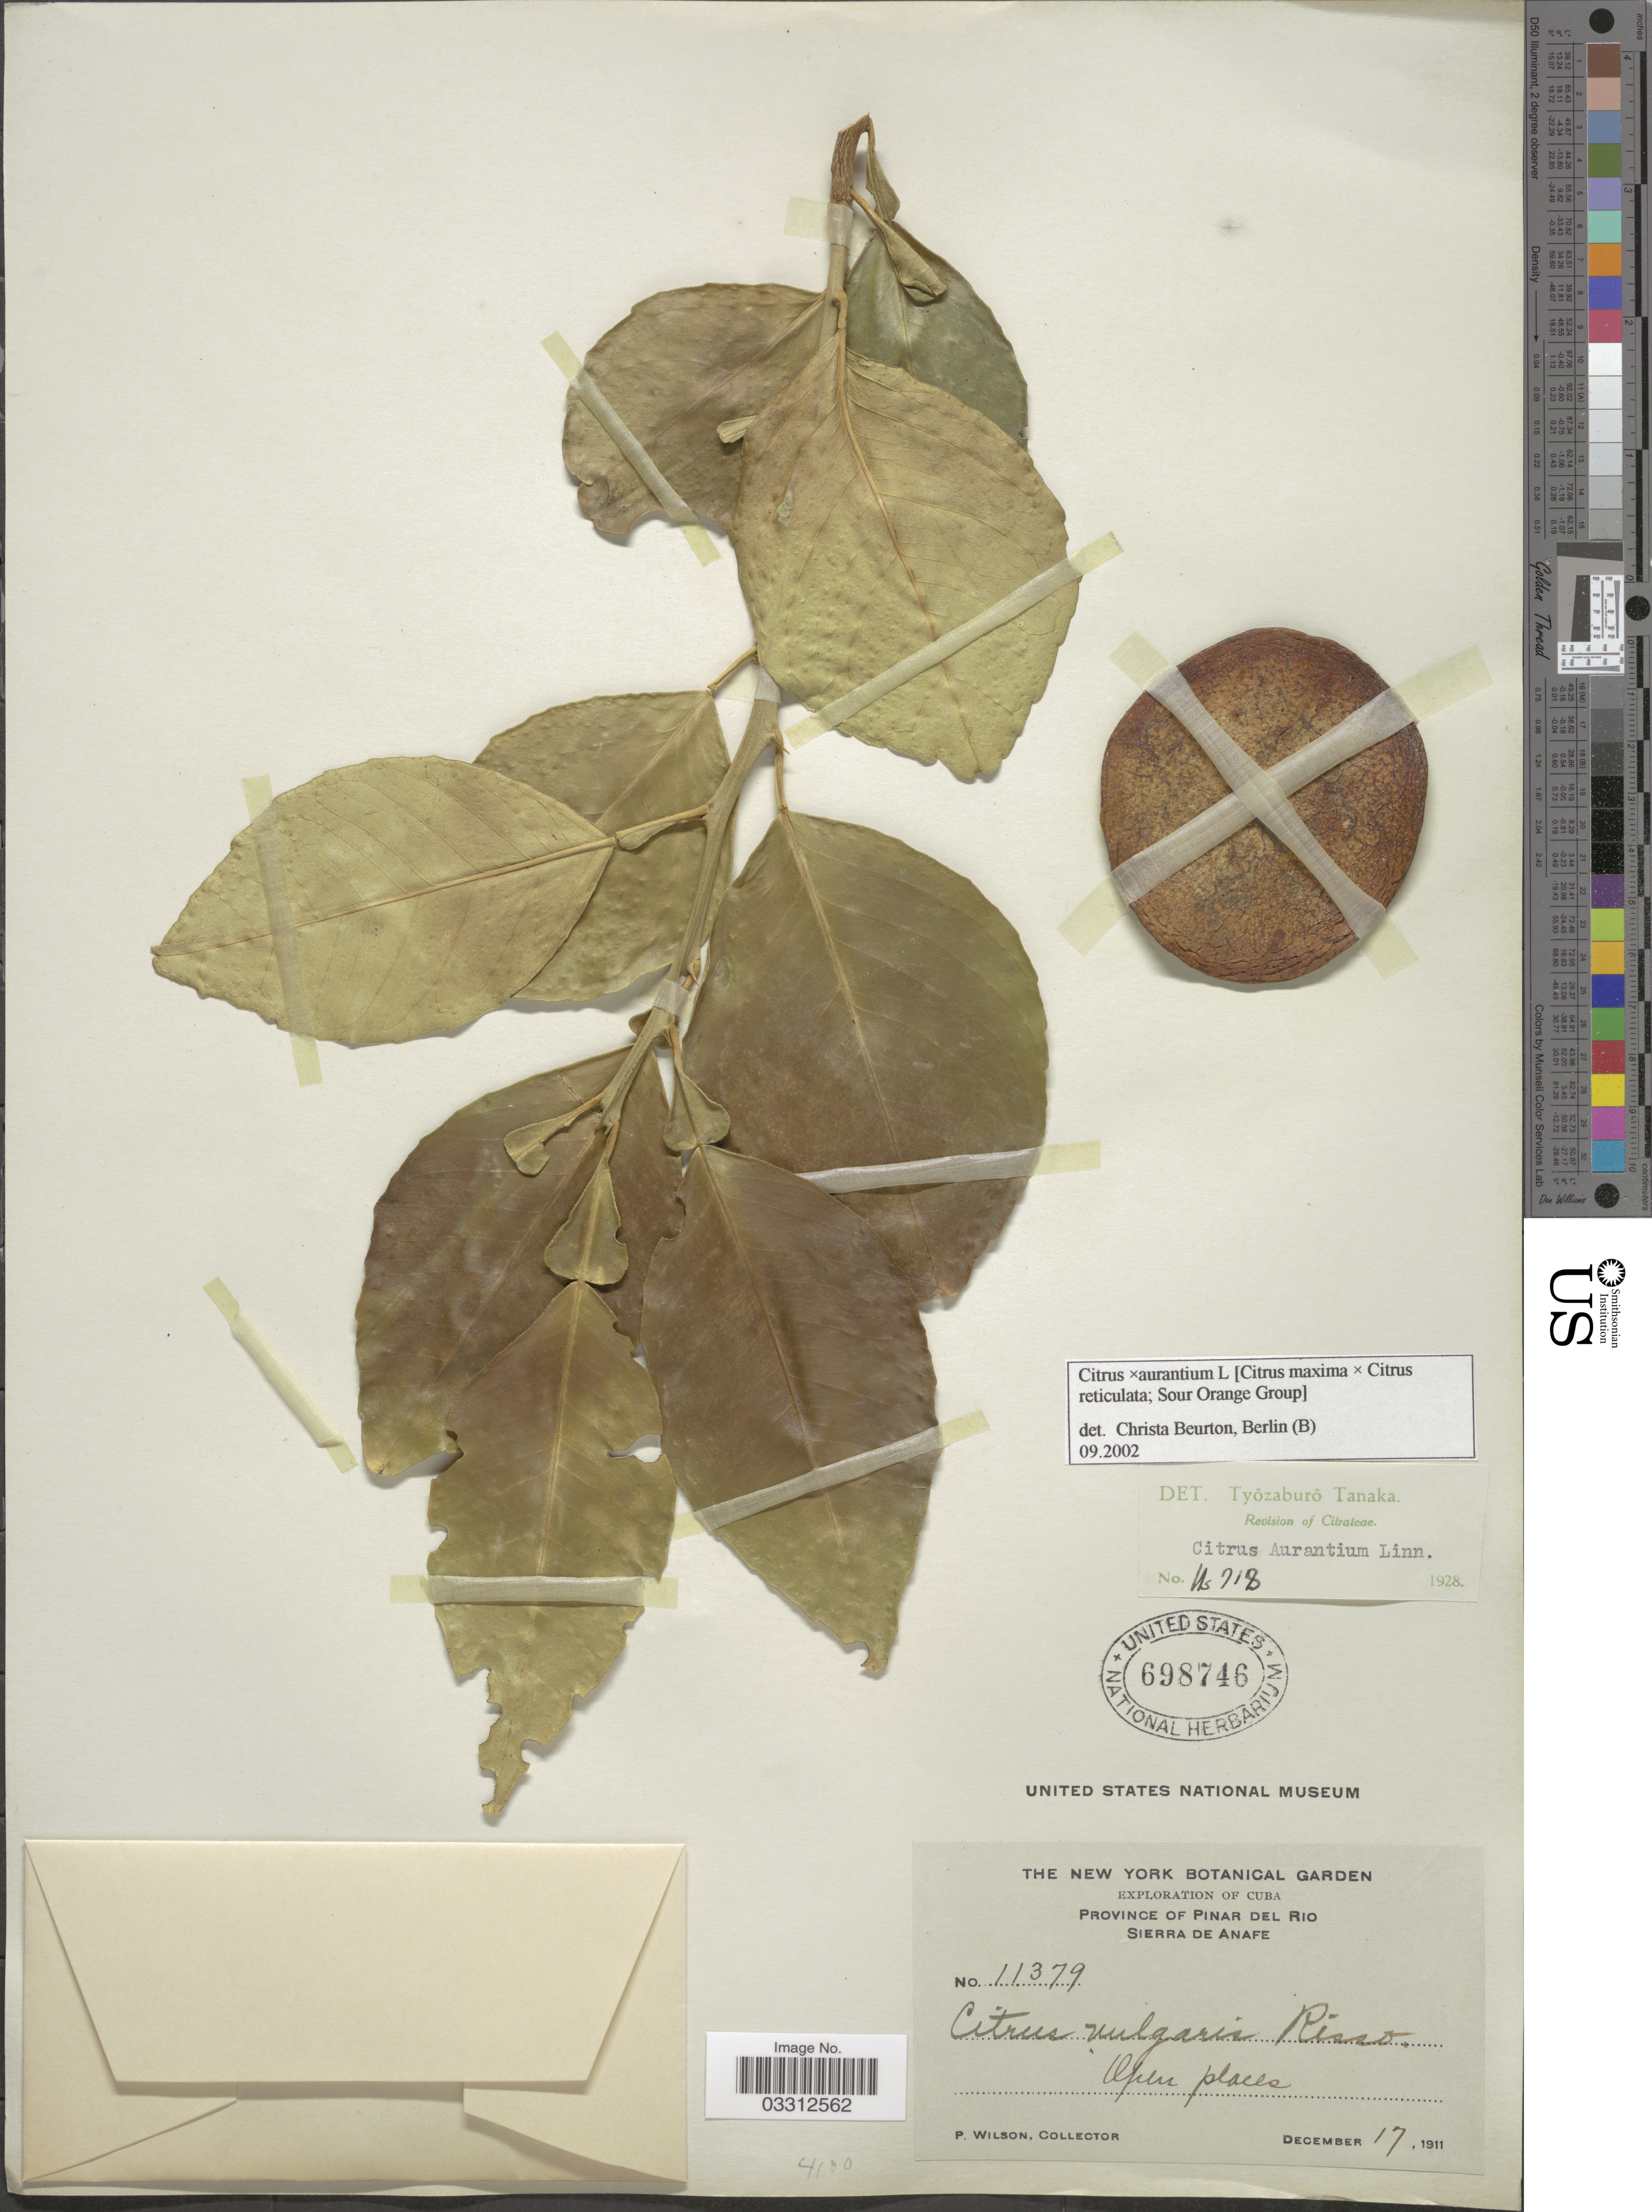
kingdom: Plantae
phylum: Tracheophyta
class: Magnoliopsida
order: Sapindales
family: Rutaceae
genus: Citrus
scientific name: Citrus x aurantium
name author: L.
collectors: P. Wilson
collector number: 11379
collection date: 1911-12-17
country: Cuba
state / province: Pinar del Río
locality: Sierra de Anafe.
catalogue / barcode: US 698746